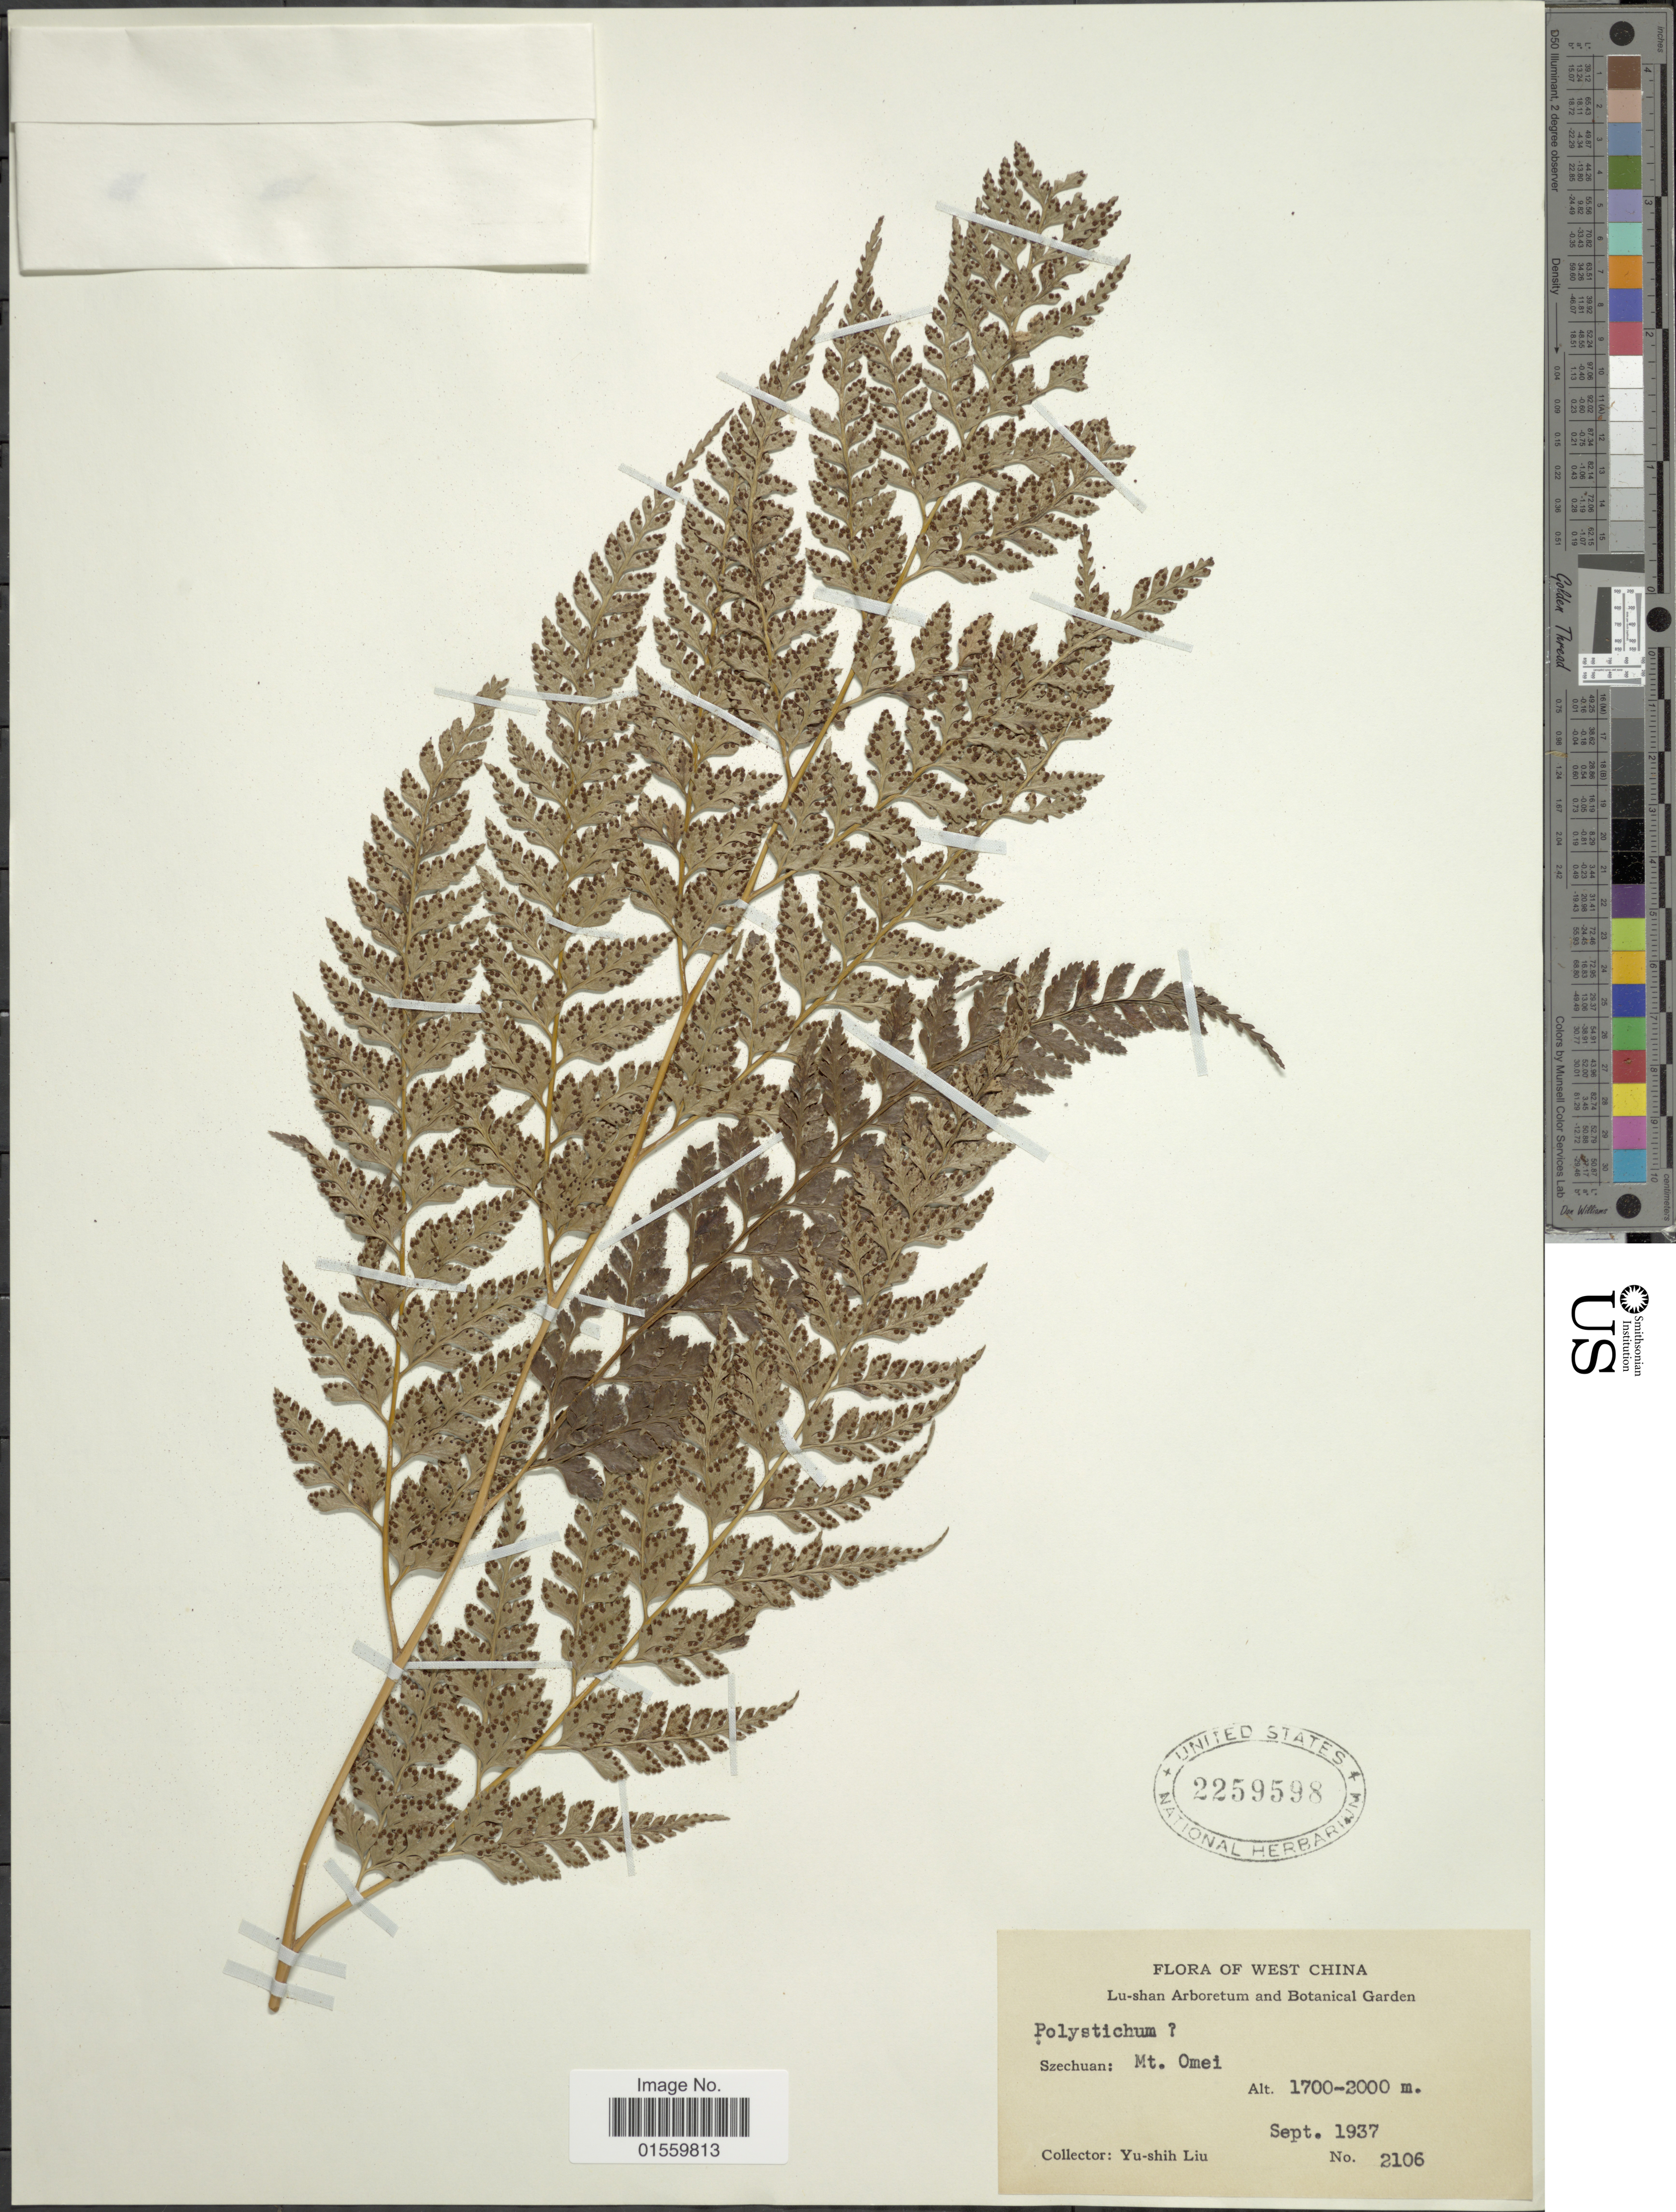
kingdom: Plantae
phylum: Tracheophyta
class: Polypodiopsida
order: Polypodiales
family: Dryopteridaceae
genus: Polystichum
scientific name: Polystichum sp.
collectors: Y.-S. Liu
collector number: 2106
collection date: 1937-09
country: China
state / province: Sichuan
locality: West China, Szechuan: Mt. Omei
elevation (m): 1700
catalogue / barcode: US 2259598